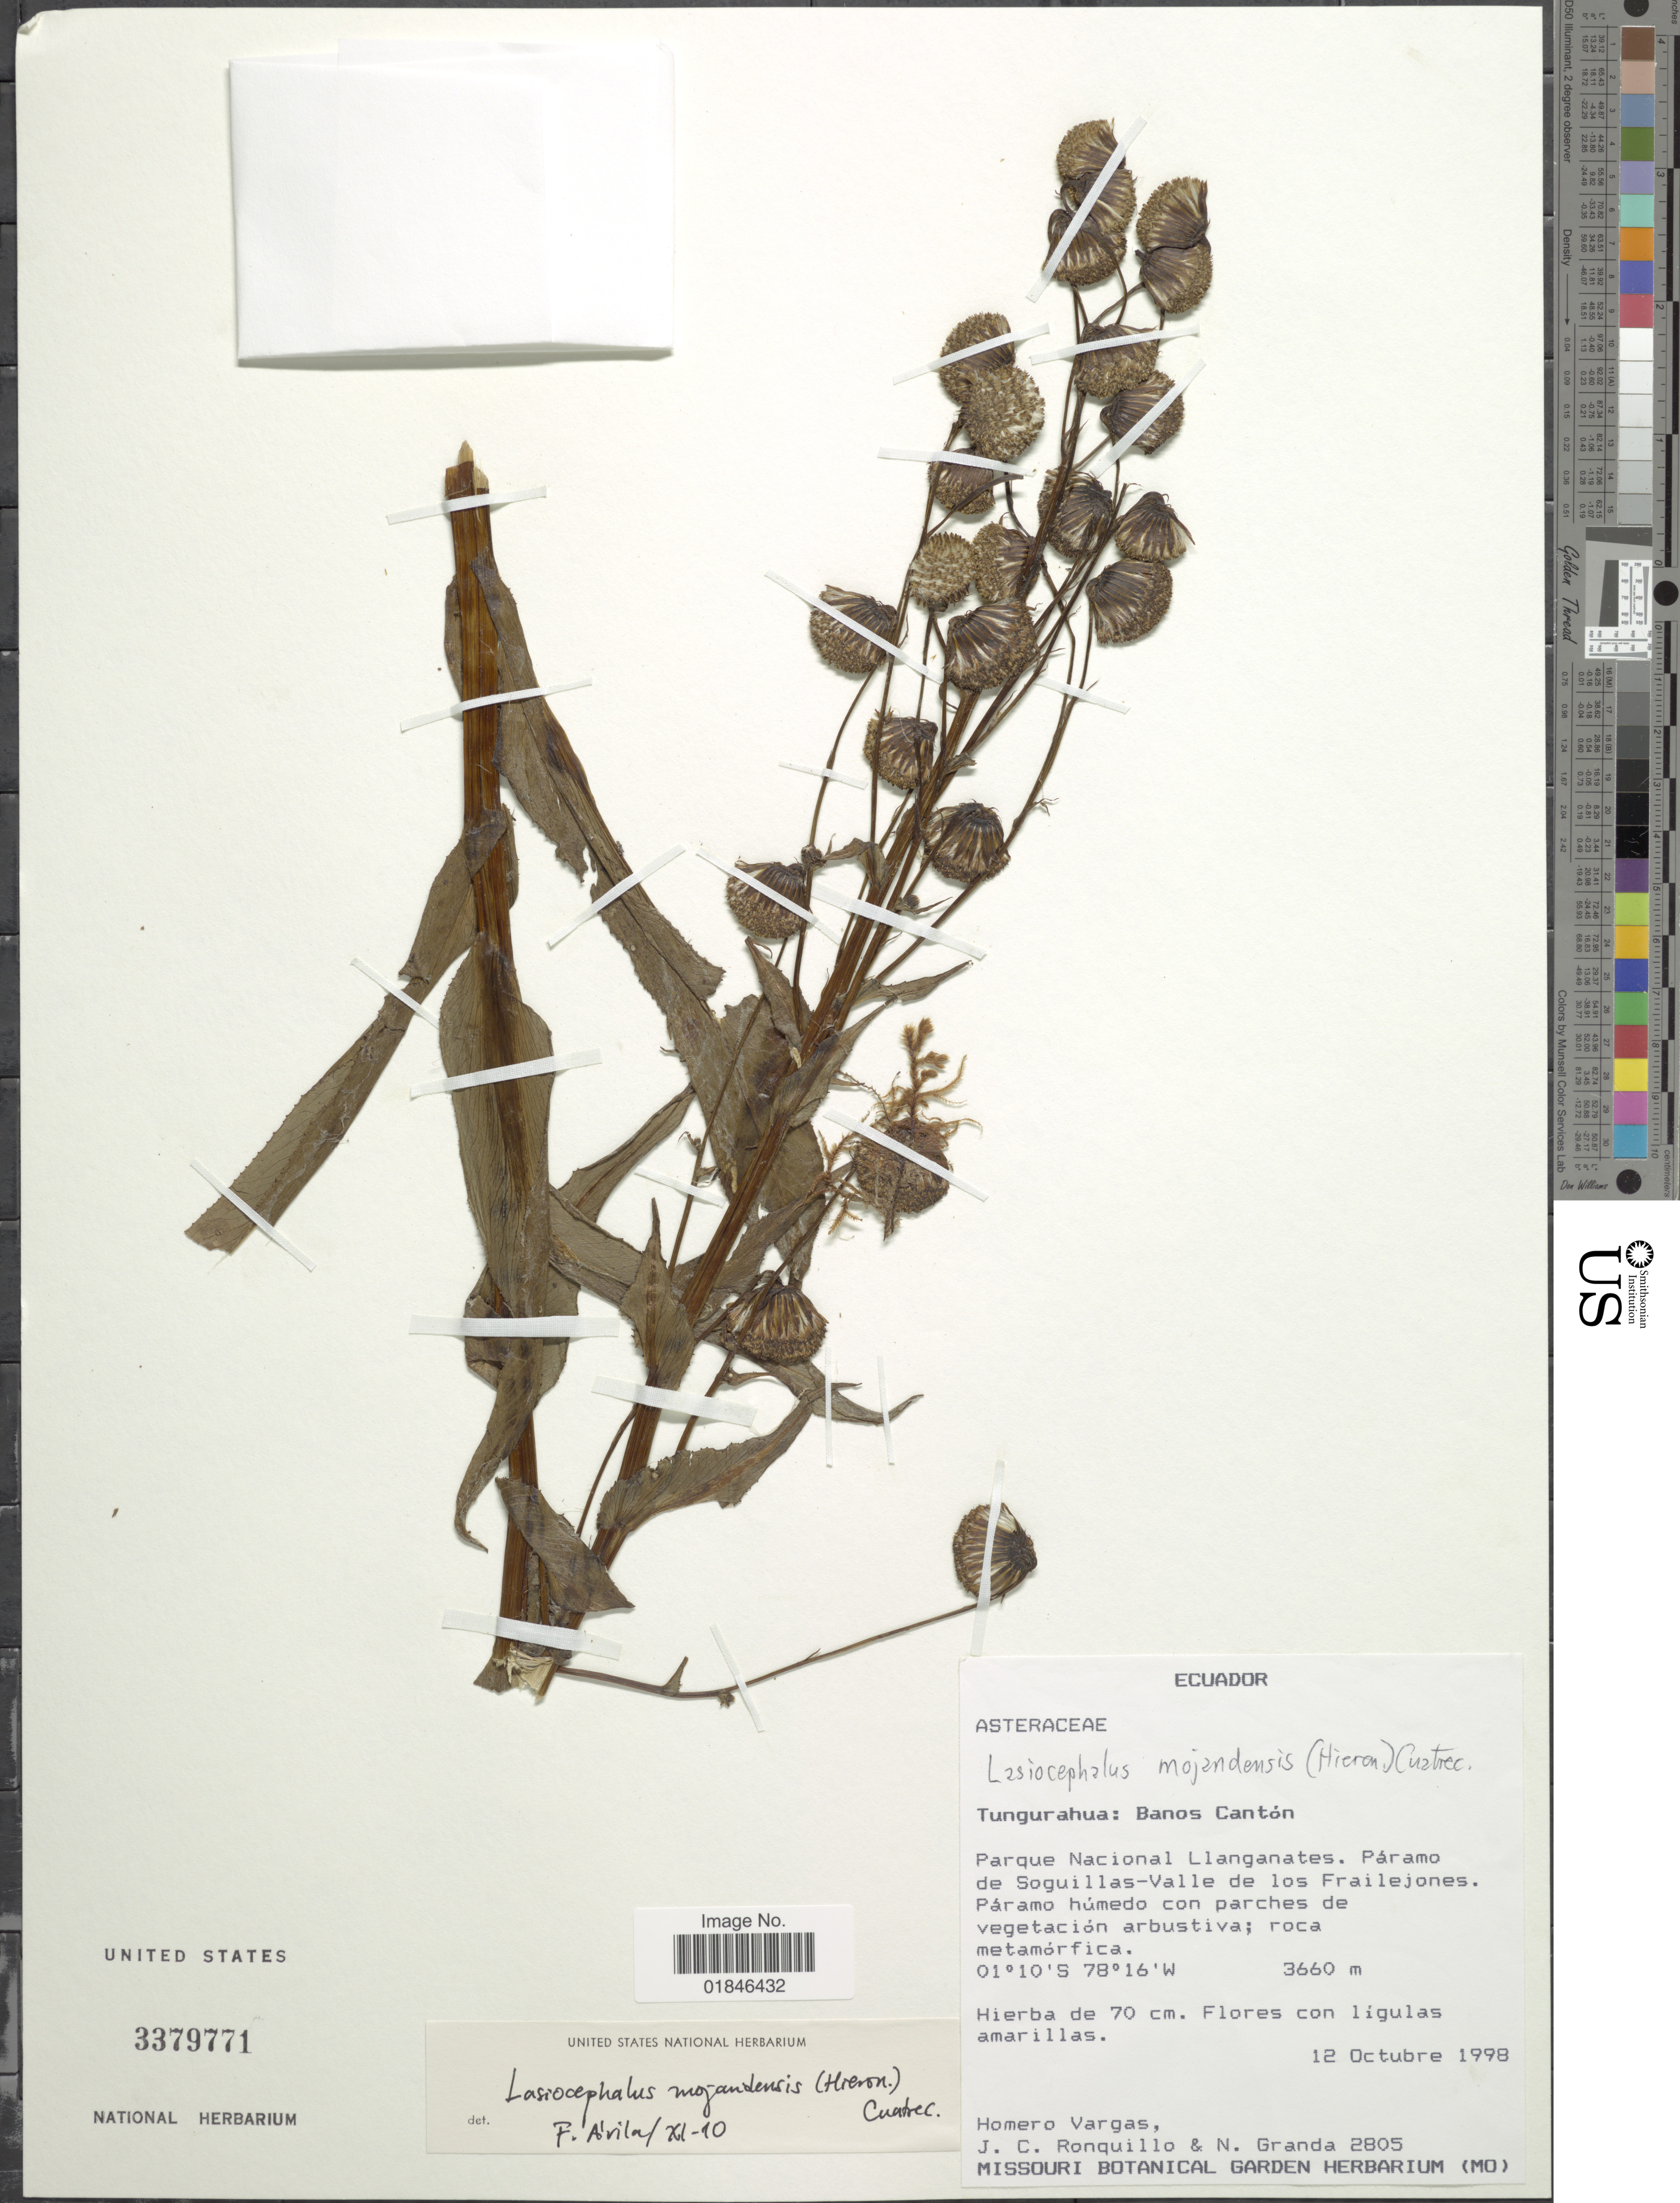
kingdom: Plantae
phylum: Tracheophyta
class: Magnoliopsida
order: Asterales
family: Asteraceae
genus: Senecio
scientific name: Senecio mojandensis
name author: Hieron.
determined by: Salomon, Luciana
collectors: H. Vargas, J. Ronquillo & N. Granda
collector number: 2805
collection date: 1998-10-12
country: Ecuador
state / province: Tungurahua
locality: Tungurahua: Banos Canton. Parque Nacional Llanganates. Paramo de Soquillas-Valle de los Frailejones.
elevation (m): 3660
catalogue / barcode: US 3379771